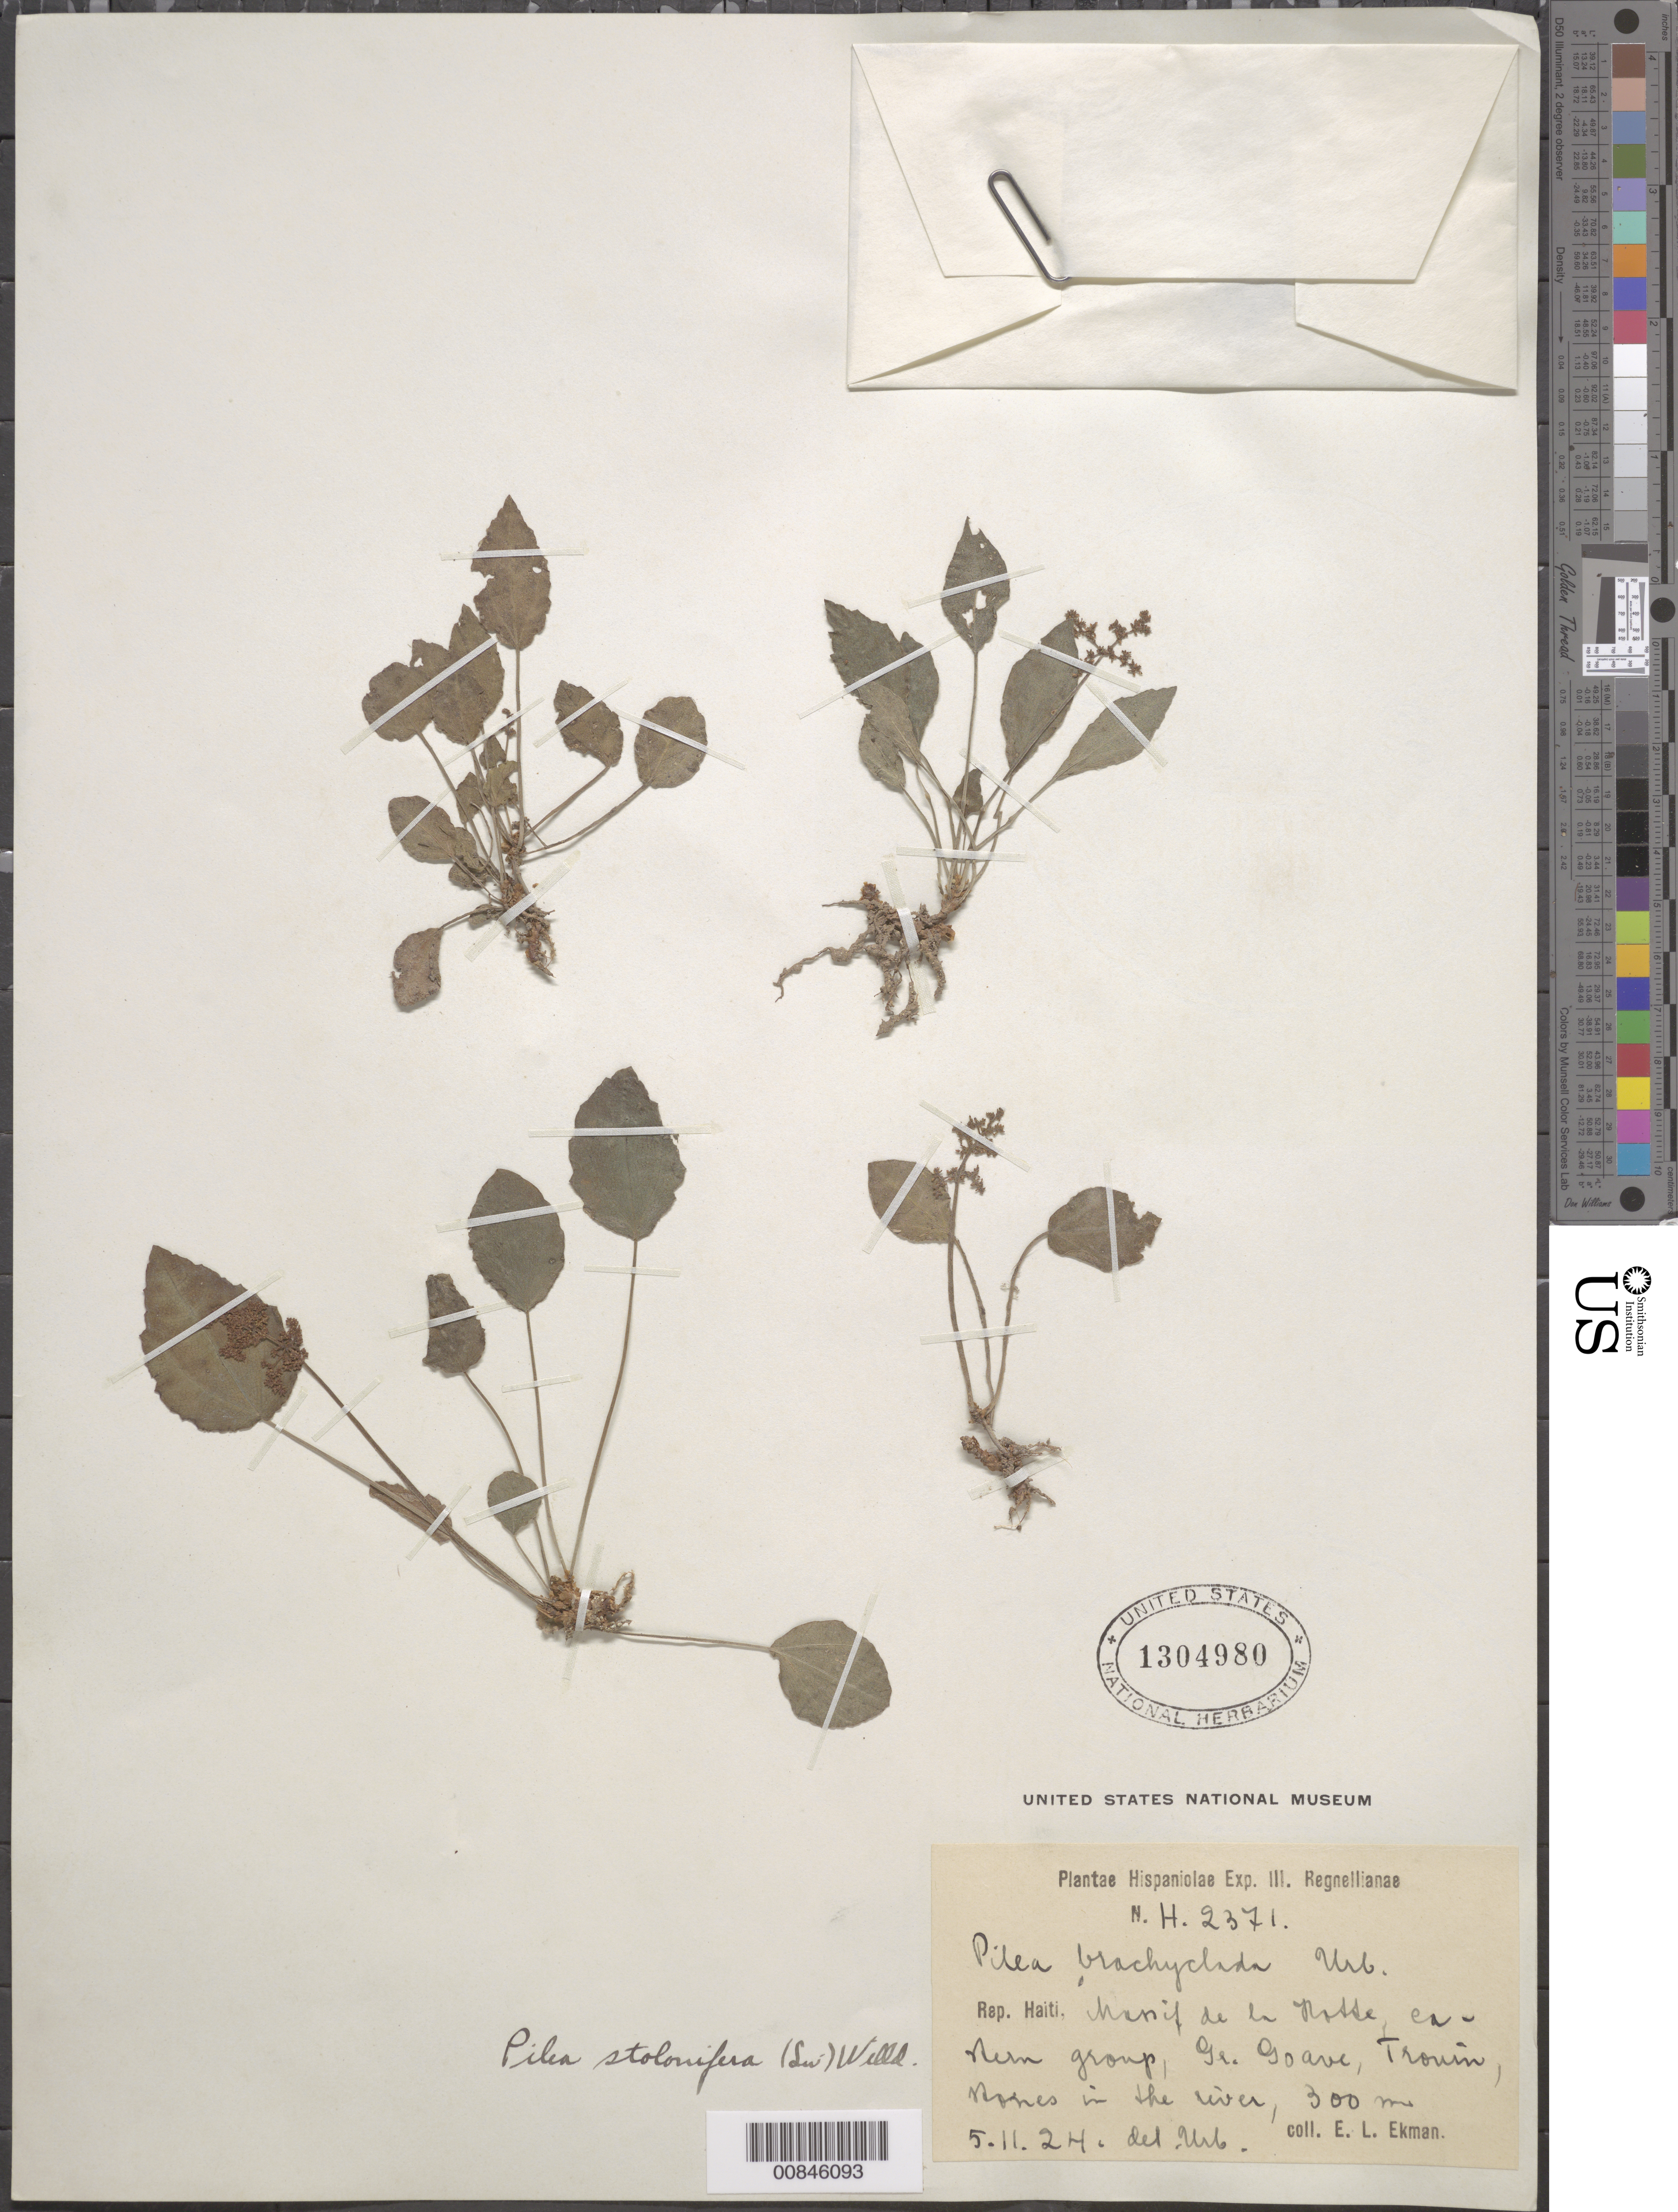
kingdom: Plantae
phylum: Tracheophyta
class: Magnoliopsida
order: Rosales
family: Urticaceae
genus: Pilea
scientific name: Pilea stolonifera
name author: (Sw.) Wedd.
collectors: E. L. Ekman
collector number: H 2371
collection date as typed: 05 Nov 1924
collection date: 1924-11-05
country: Haiti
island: Hispaniola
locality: Massif de la Hotte, eastern group, Gd-Goave, Trouin.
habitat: Stones in the river.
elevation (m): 300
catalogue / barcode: US 1304980